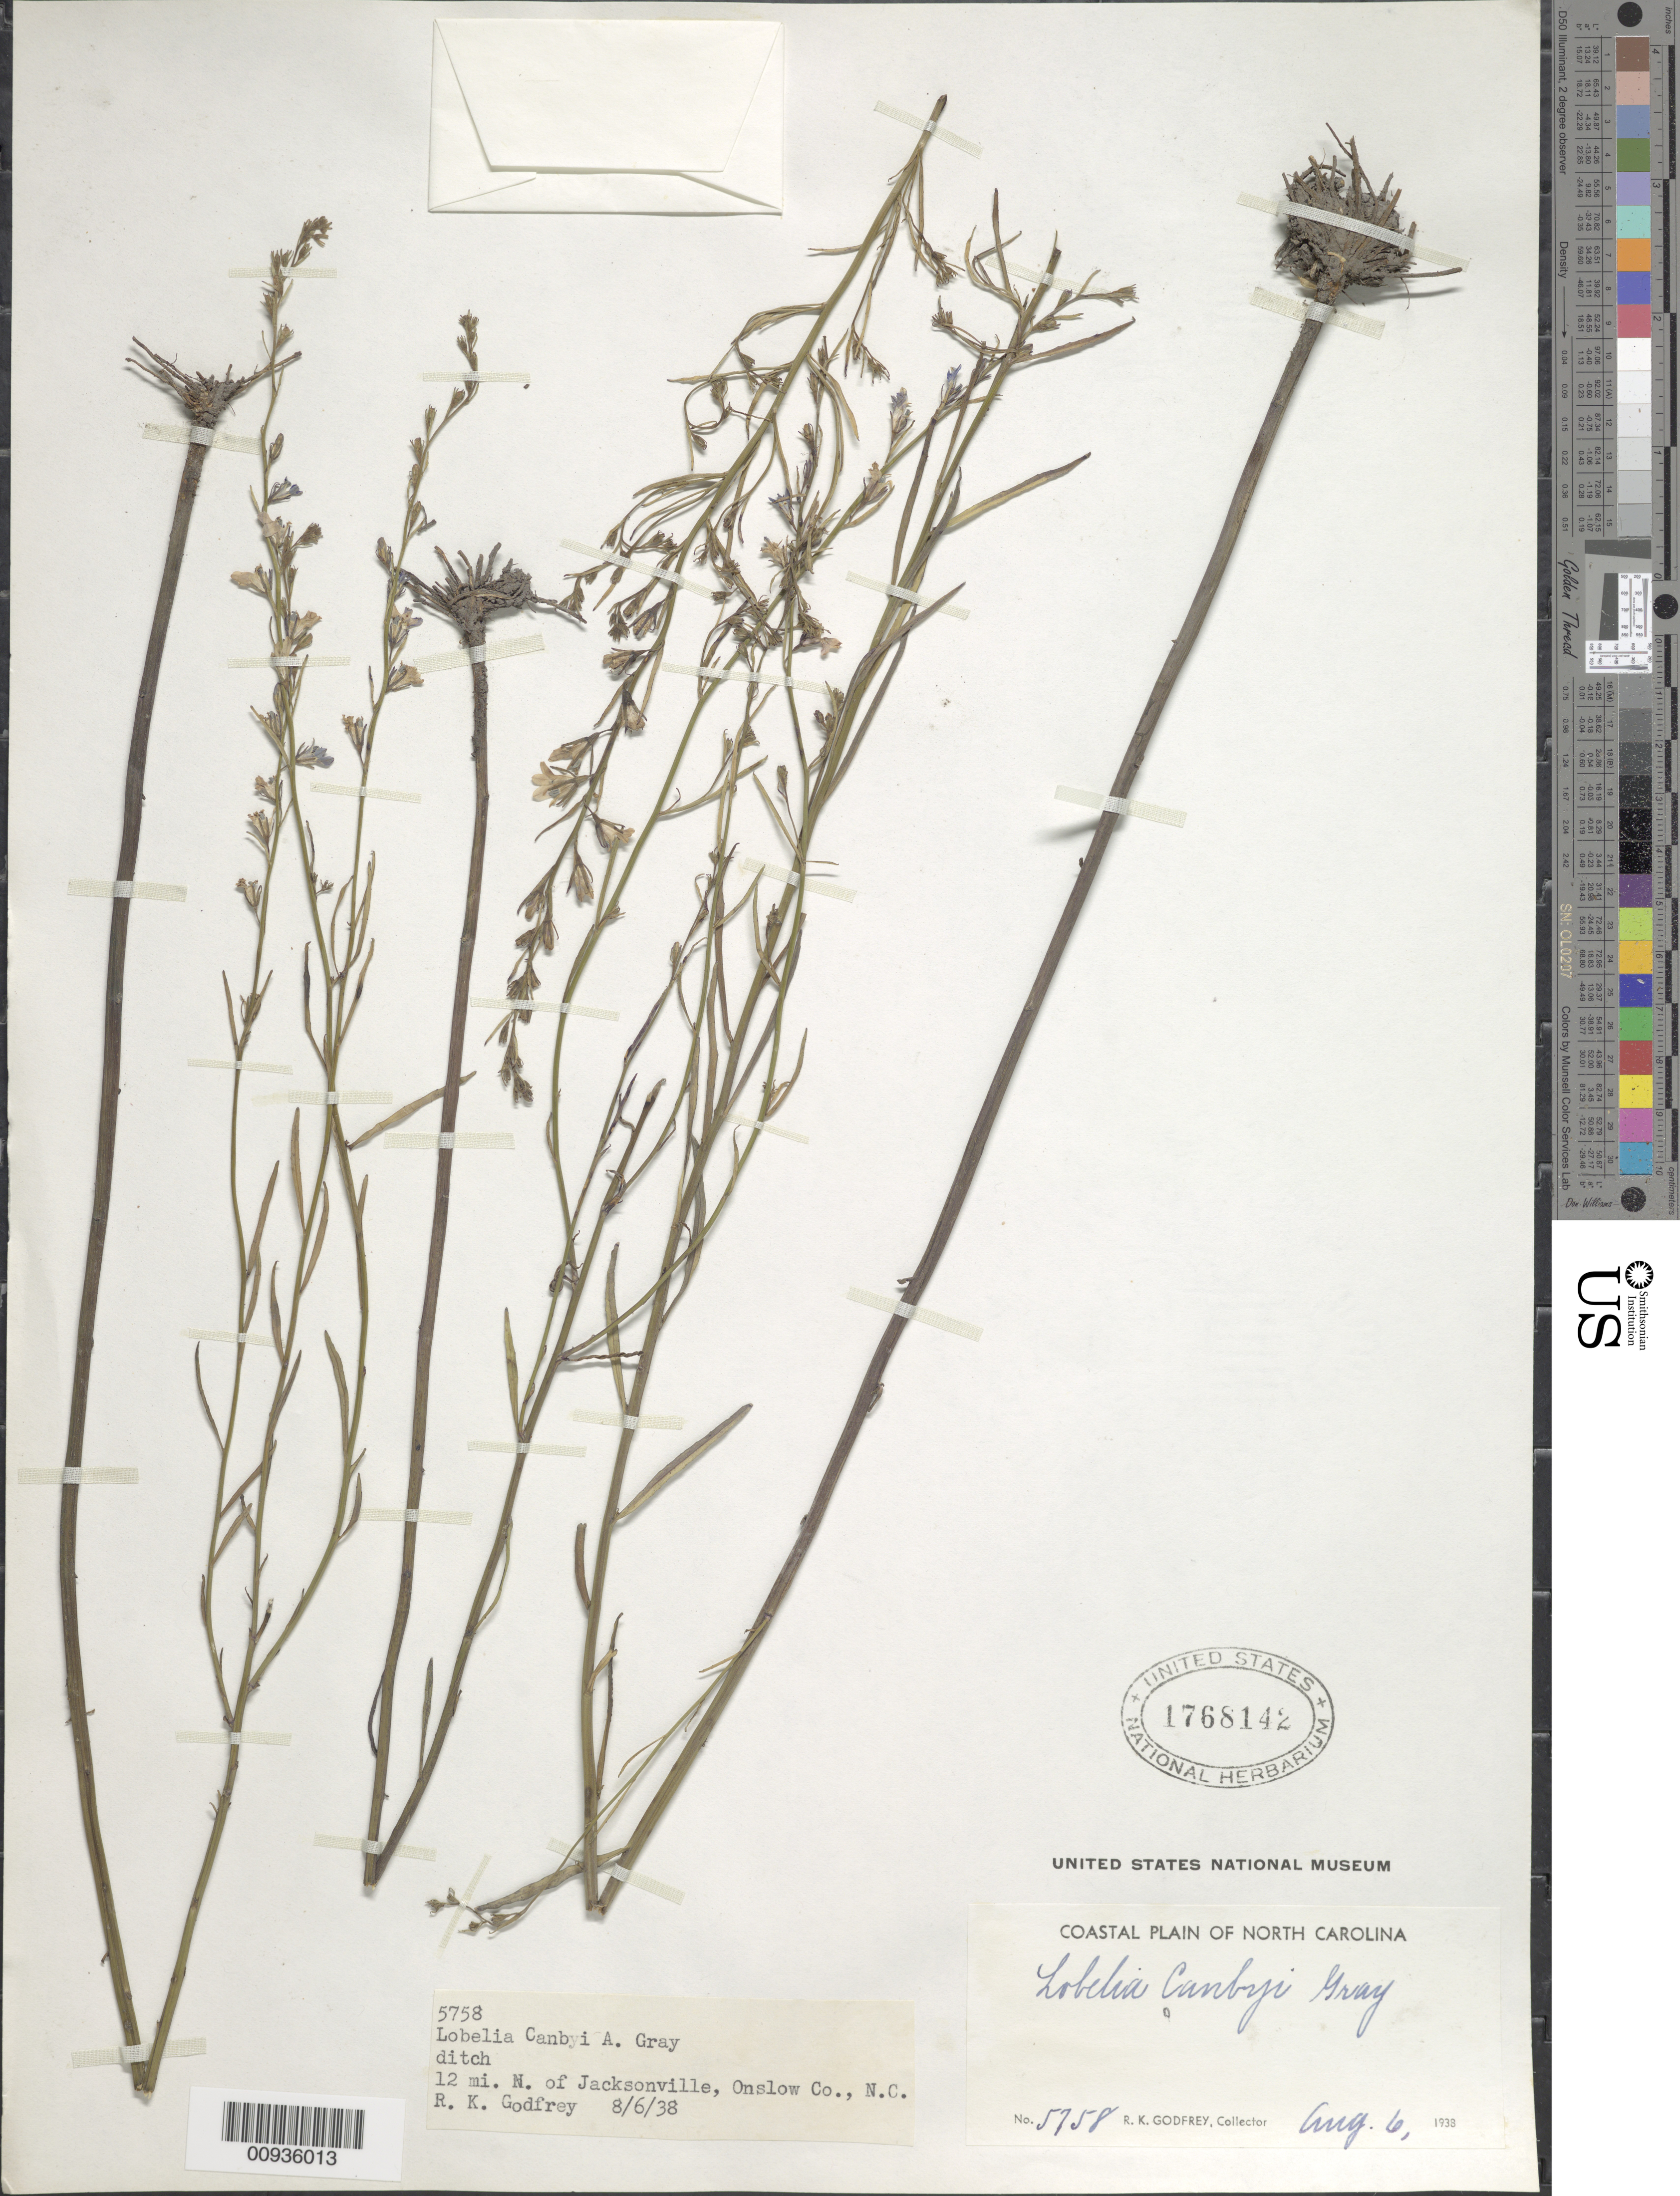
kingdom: Plantae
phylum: Tracheophyta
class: Magnoliopsida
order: Asterales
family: Campanulaceae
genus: Lobelia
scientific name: Lobelia canbyi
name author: A. Gray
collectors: R. K. Godfrey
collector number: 5758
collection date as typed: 06 Aug 1938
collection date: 1938-08-06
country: United States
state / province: North Carolina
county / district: Onslow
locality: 12 mi n of Jacksonville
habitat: ditch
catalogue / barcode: US 1768142